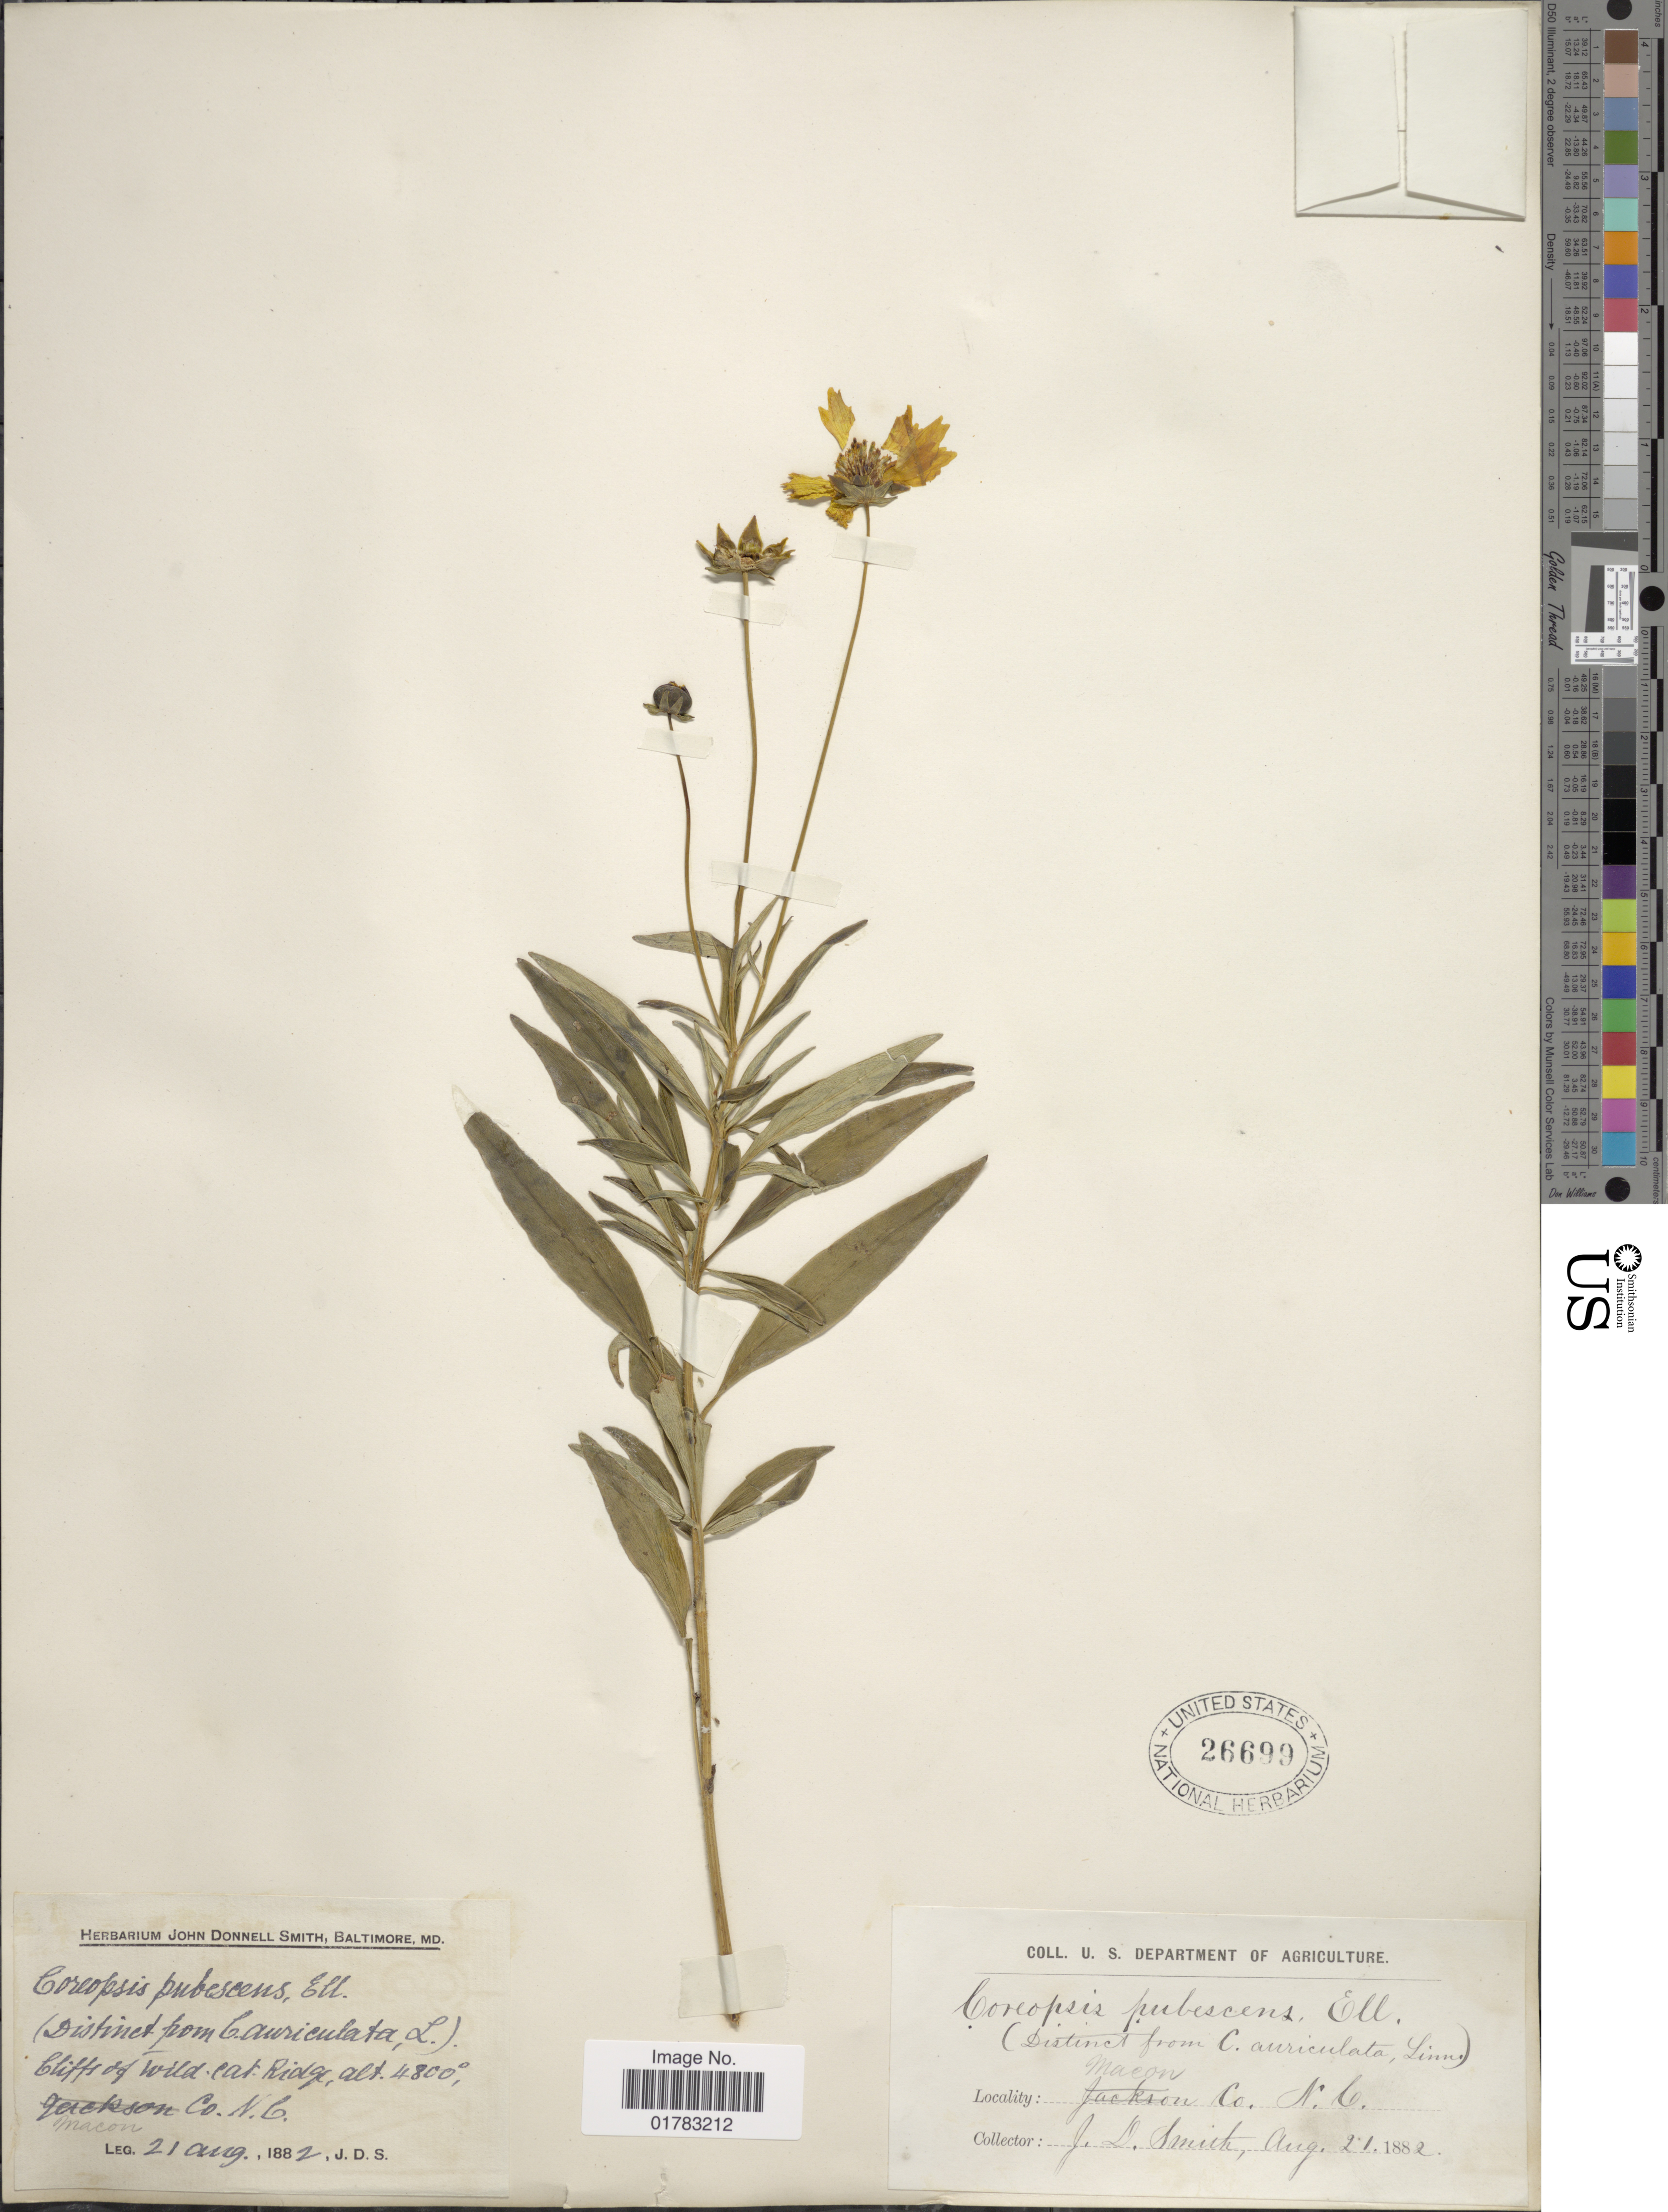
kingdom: Plantae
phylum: Tracheophyta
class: Magnoliopsida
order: Asterales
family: Asteraceae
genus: Coreopsis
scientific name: Coreopsis pubescens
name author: Elliott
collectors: J. Donnell Smith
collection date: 1882-08-21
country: United States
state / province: North Carolina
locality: Cliffs of Wild. Cat. Ridge, Macon Co.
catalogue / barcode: US 26699